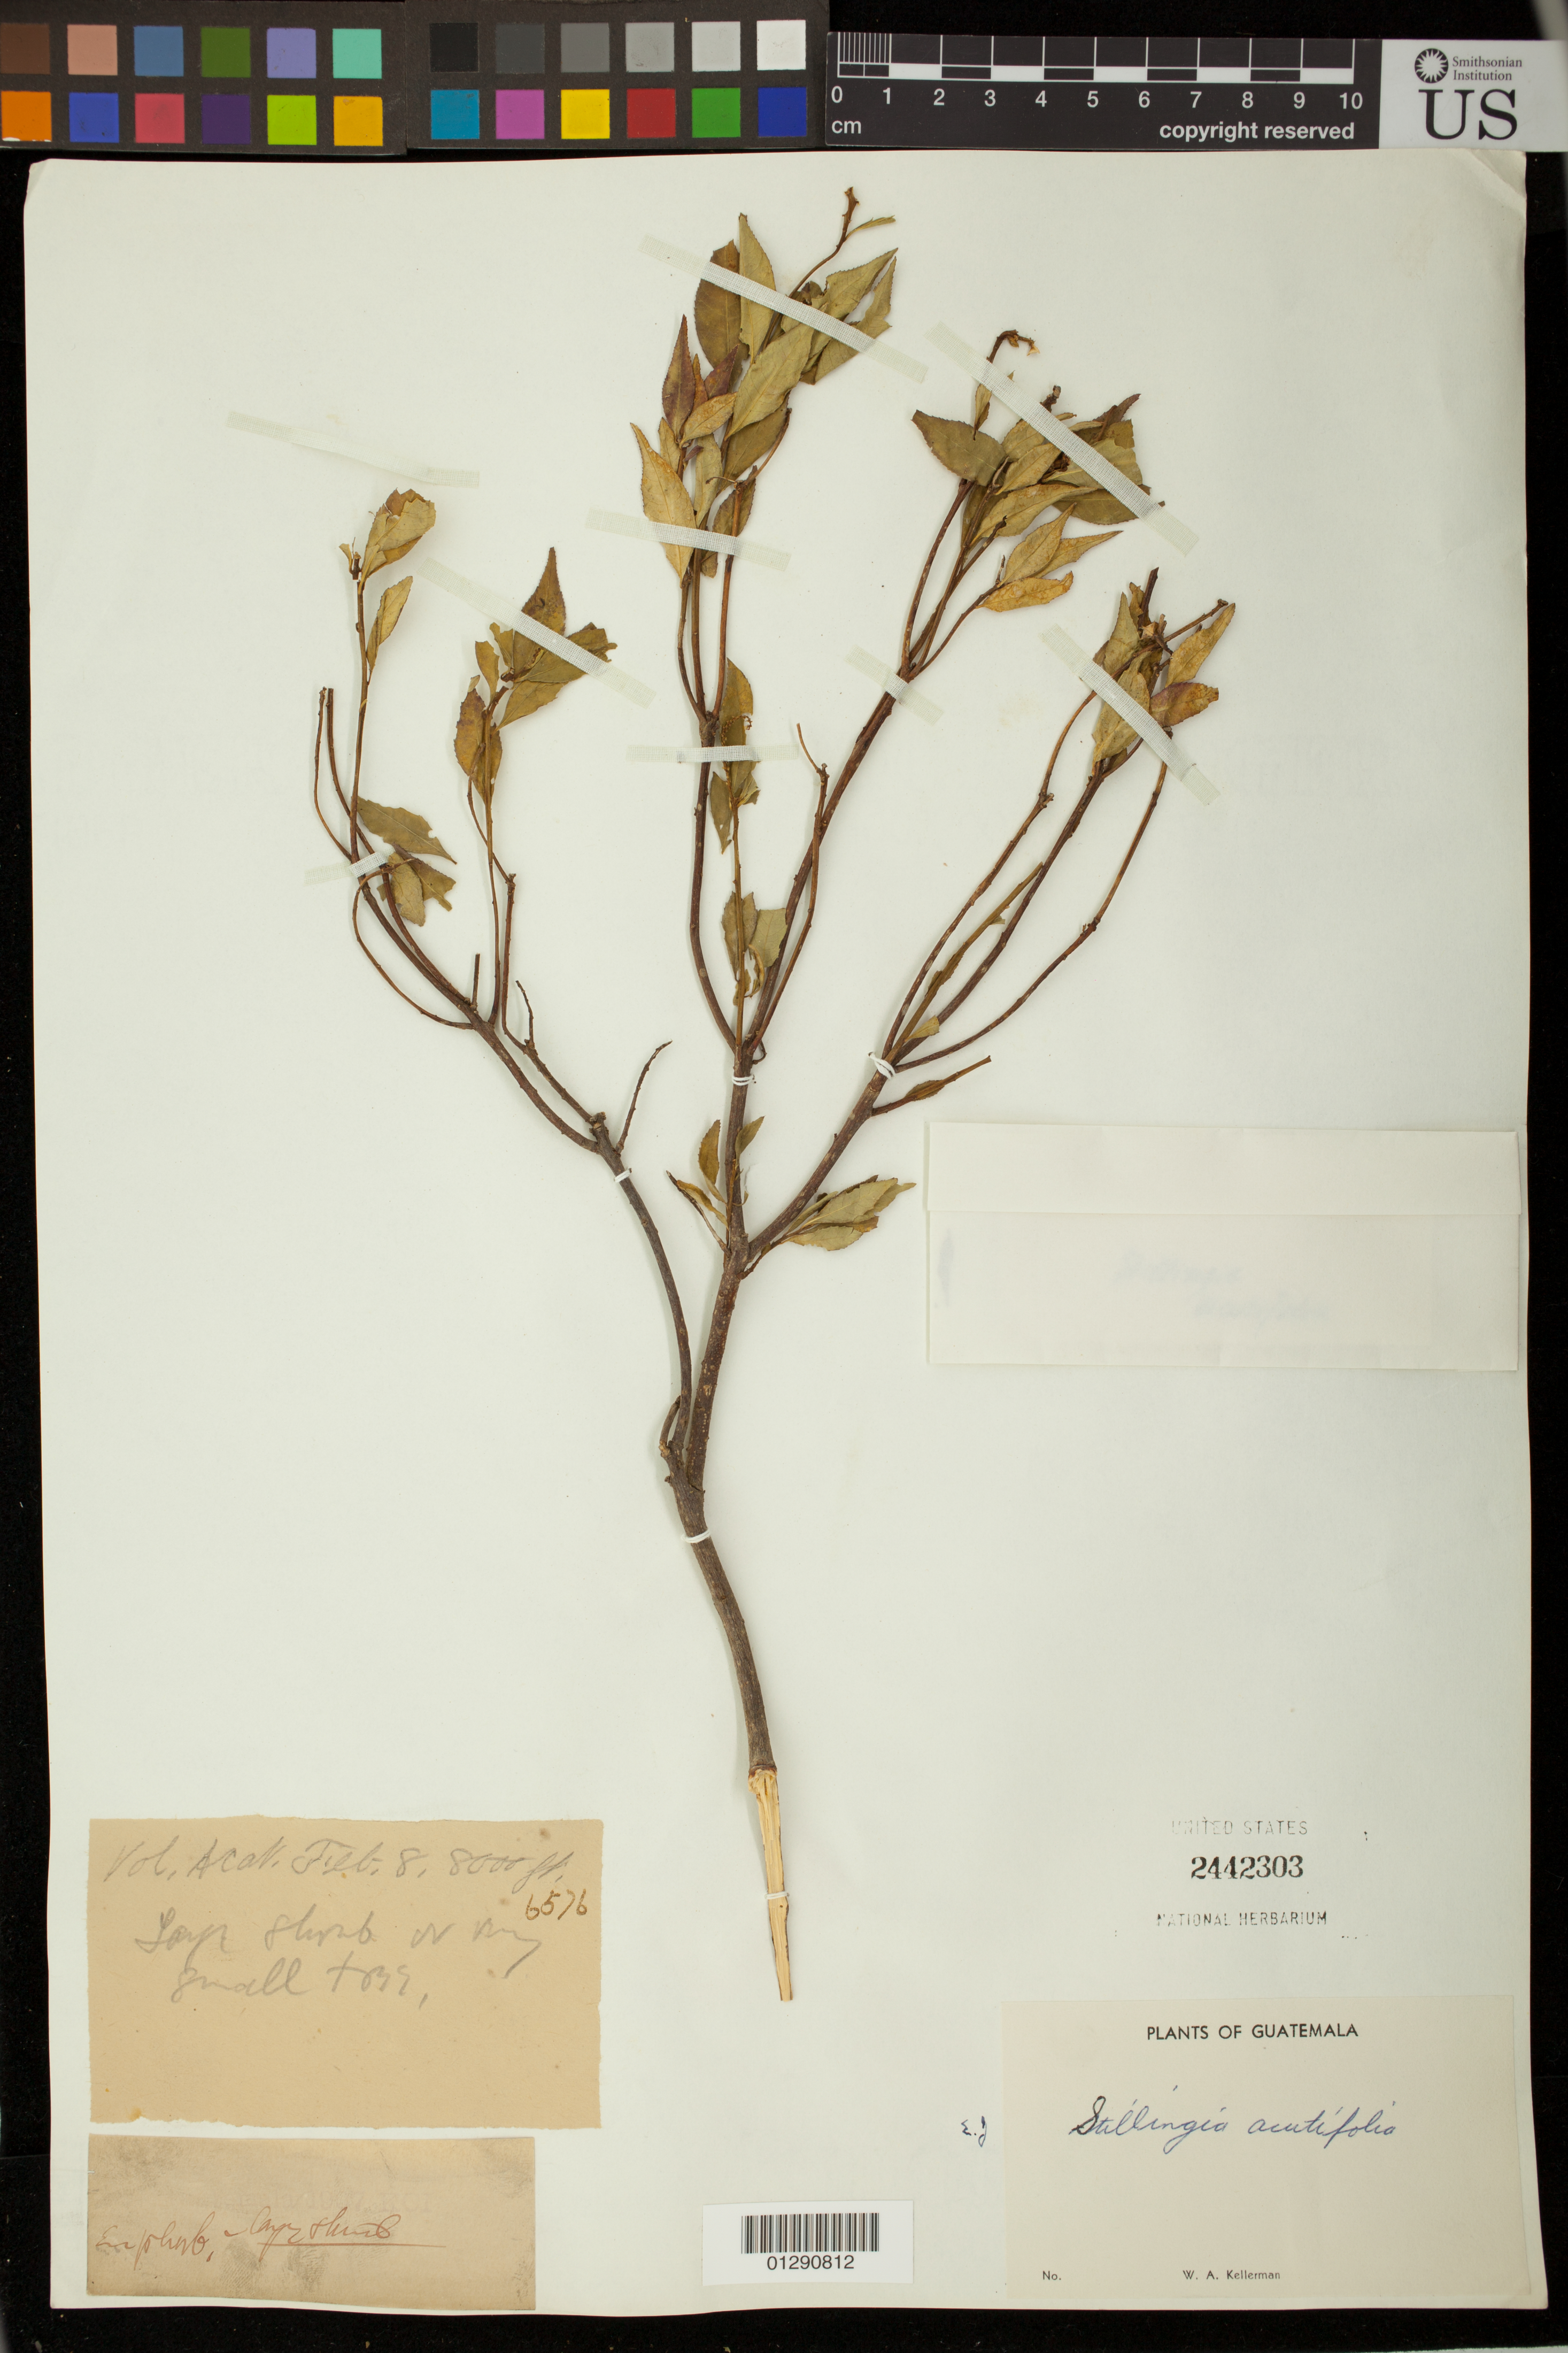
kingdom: Plantae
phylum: Tracheophyta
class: Magnoliopsida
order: Malpighiales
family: Euphorbiaceae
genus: Stillingia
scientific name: Stillingia acutifolia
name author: (Benth.) Benth. ex Hemsl.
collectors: W. A. Kellerman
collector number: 6576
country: Guatemala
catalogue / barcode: US 2442303